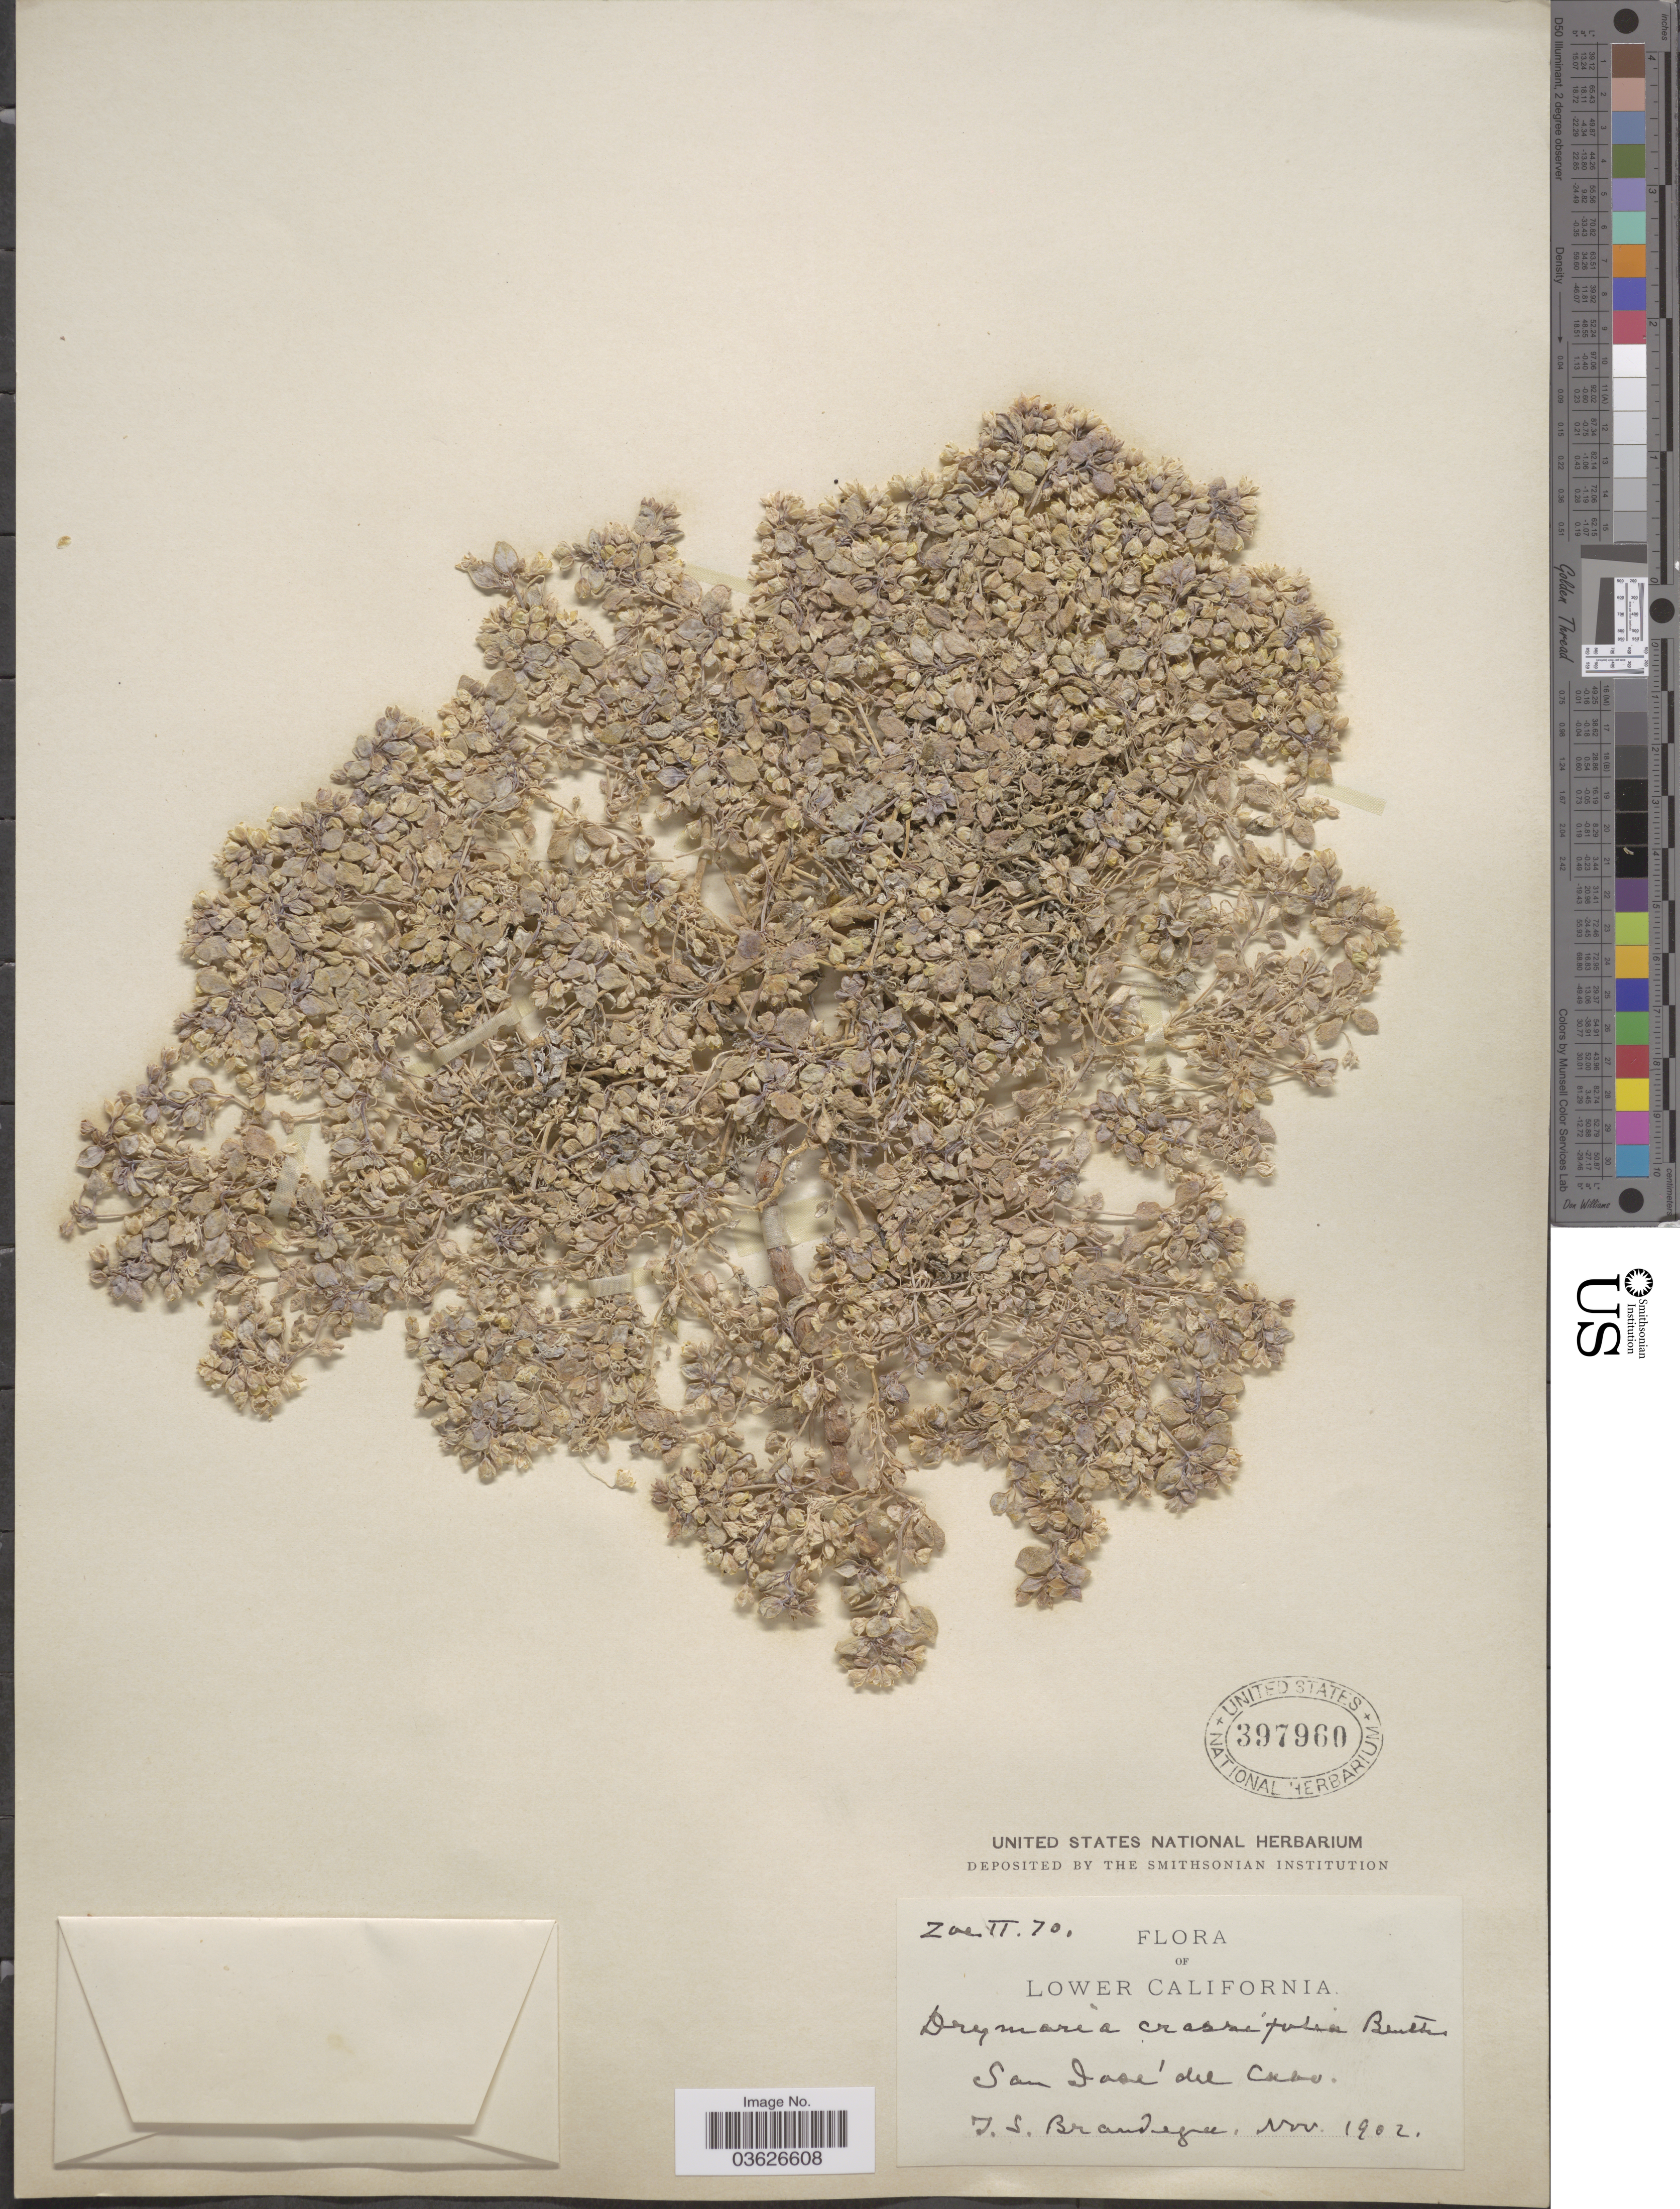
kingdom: Plantae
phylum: Tracheophyta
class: Magnoliopsida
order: Caryophyllales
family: Caryophyllaceae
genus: Drymaria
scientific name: Drymaria holosteoides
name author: Benth.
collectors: T. S. Brandegee (herbarium)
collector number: ZoeII70?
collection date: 1902-11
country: Mexico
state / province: Baja California Sur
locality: Lower California. San Jose' del Cabo.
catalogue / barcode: US 397960